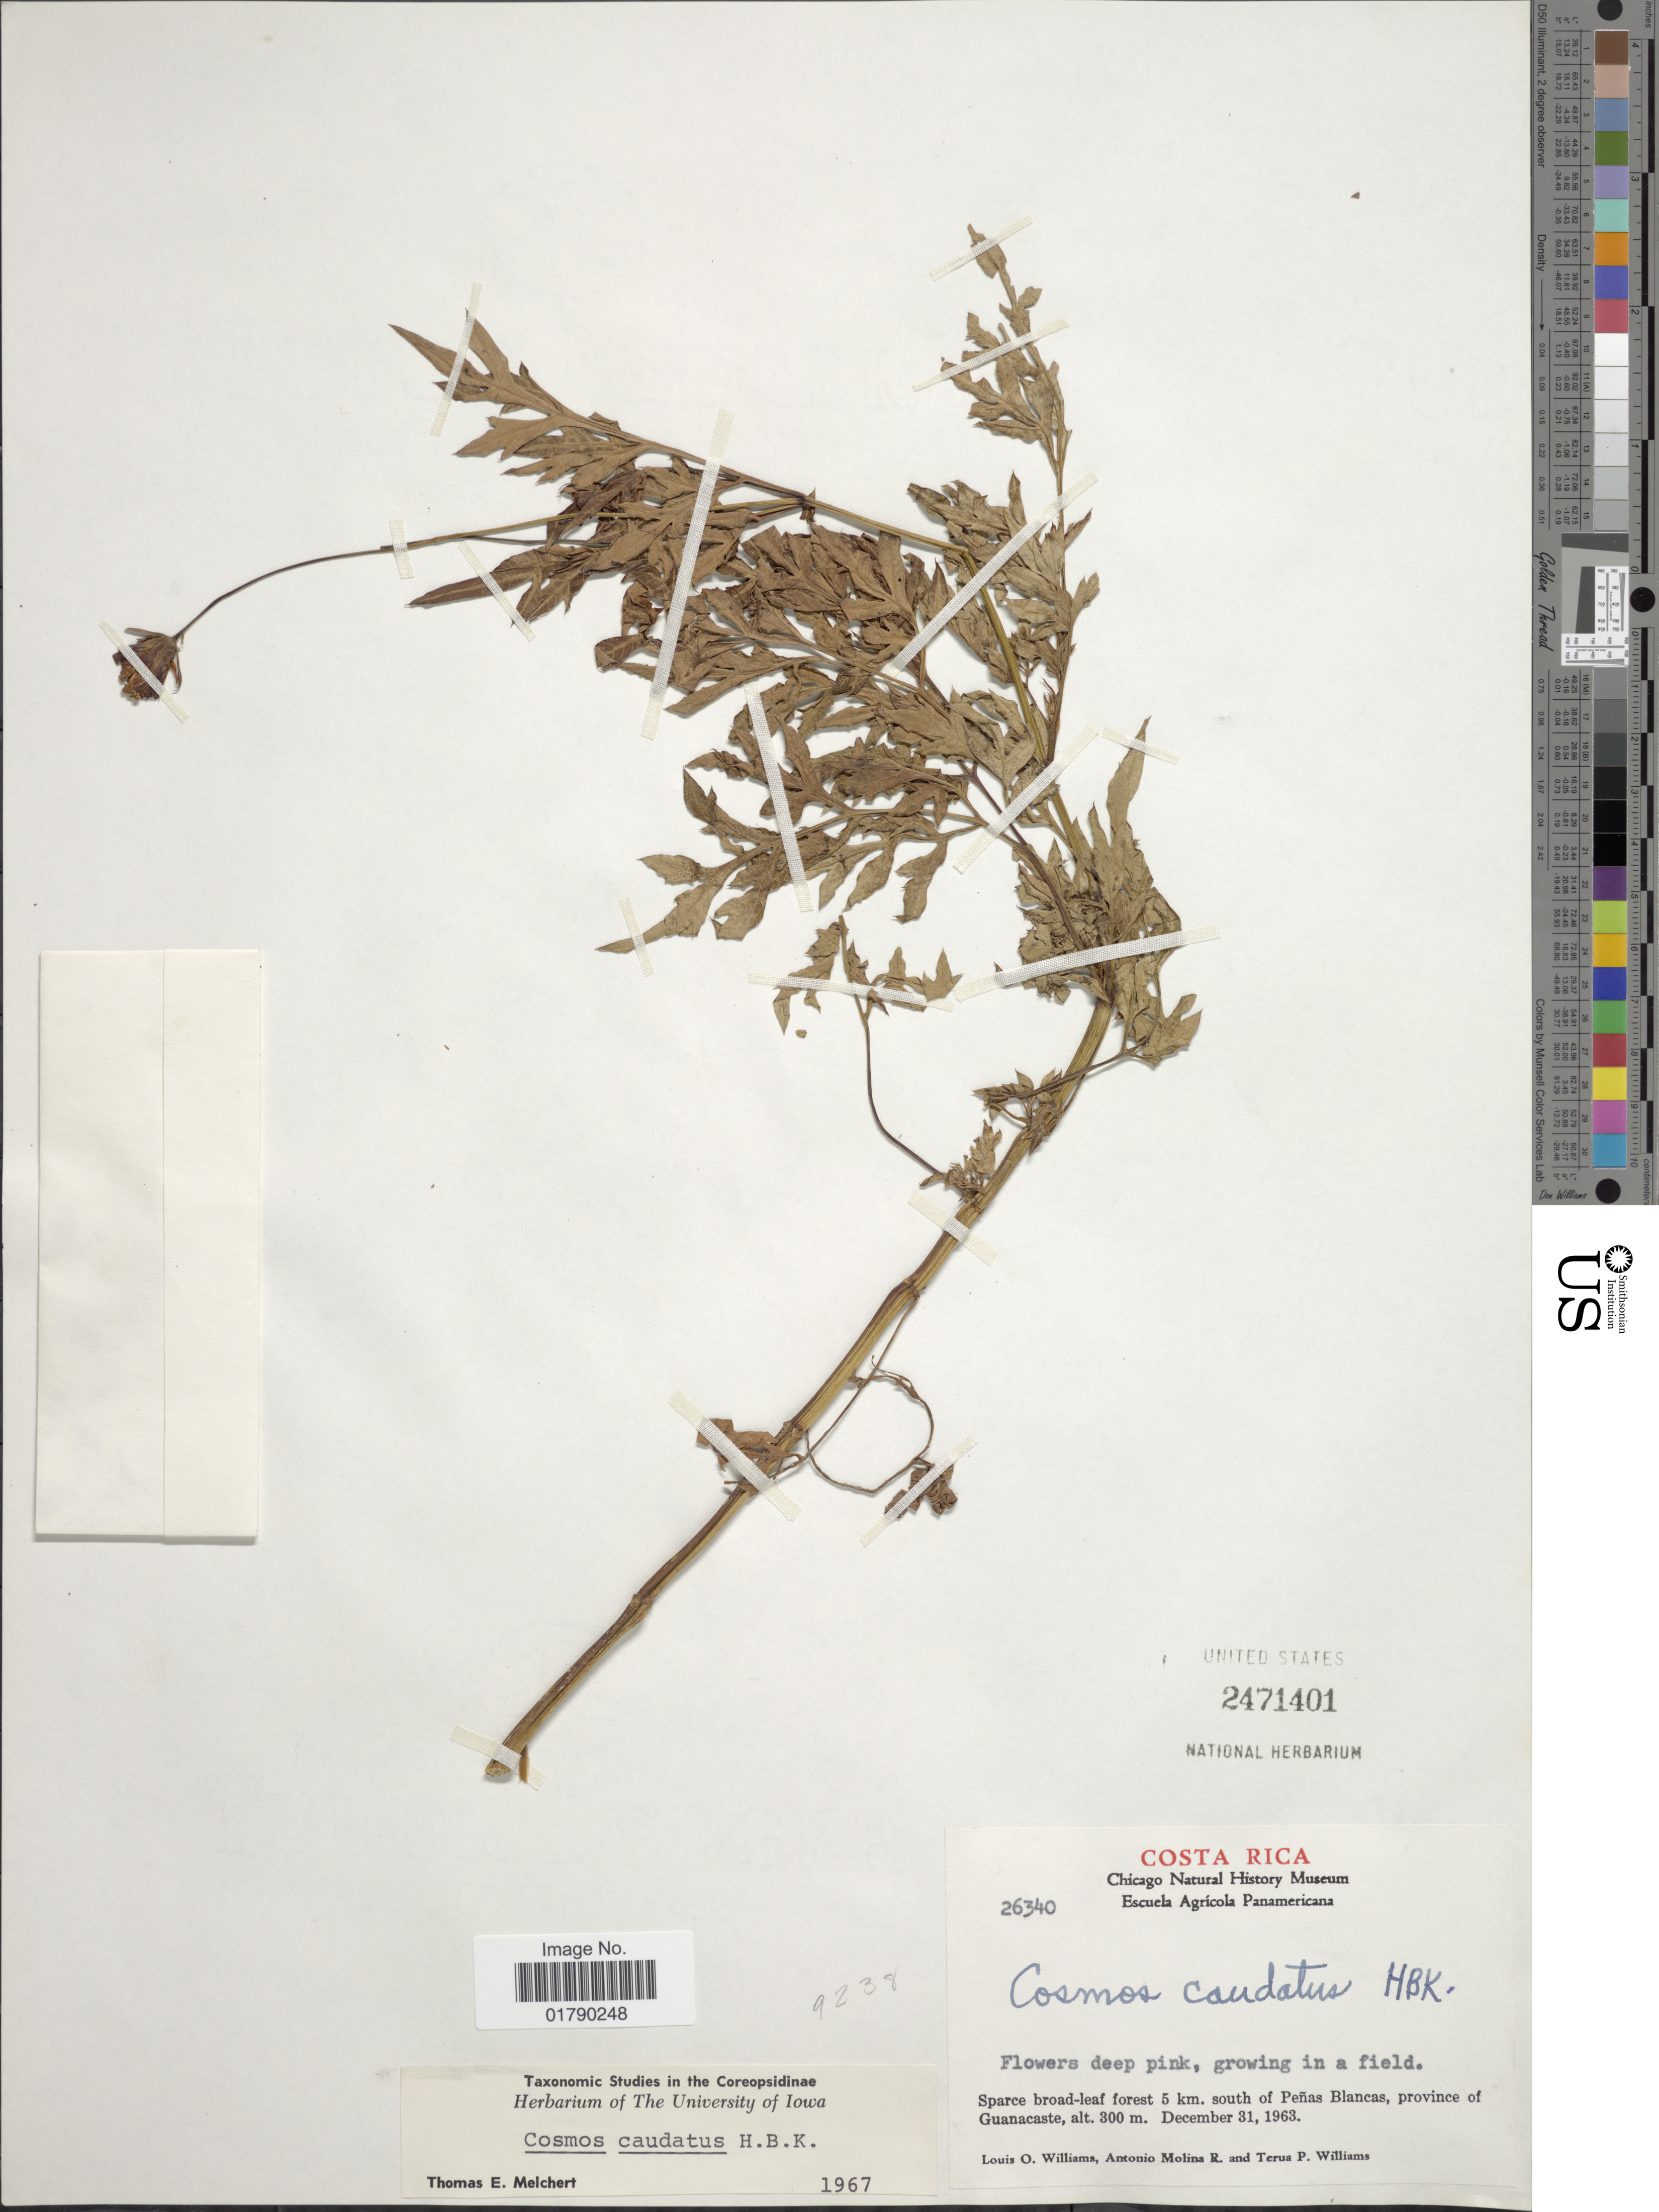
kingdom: Plantae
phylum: Tracheophyta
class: Magnoliopsida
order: Asterales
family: Asteraceae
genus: Cosmos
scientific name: Cosmos caudatus var. exaristatus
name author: Sherff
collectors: L. O. Williams, A. Molina R. & T. P. Williams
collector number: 26340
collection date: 1963-12-31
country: Costa Rica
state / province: Guanacaste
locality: Sparce broad-leaf forest 5 km south of Penas Blancas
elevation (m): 300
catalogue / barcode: US 2471401